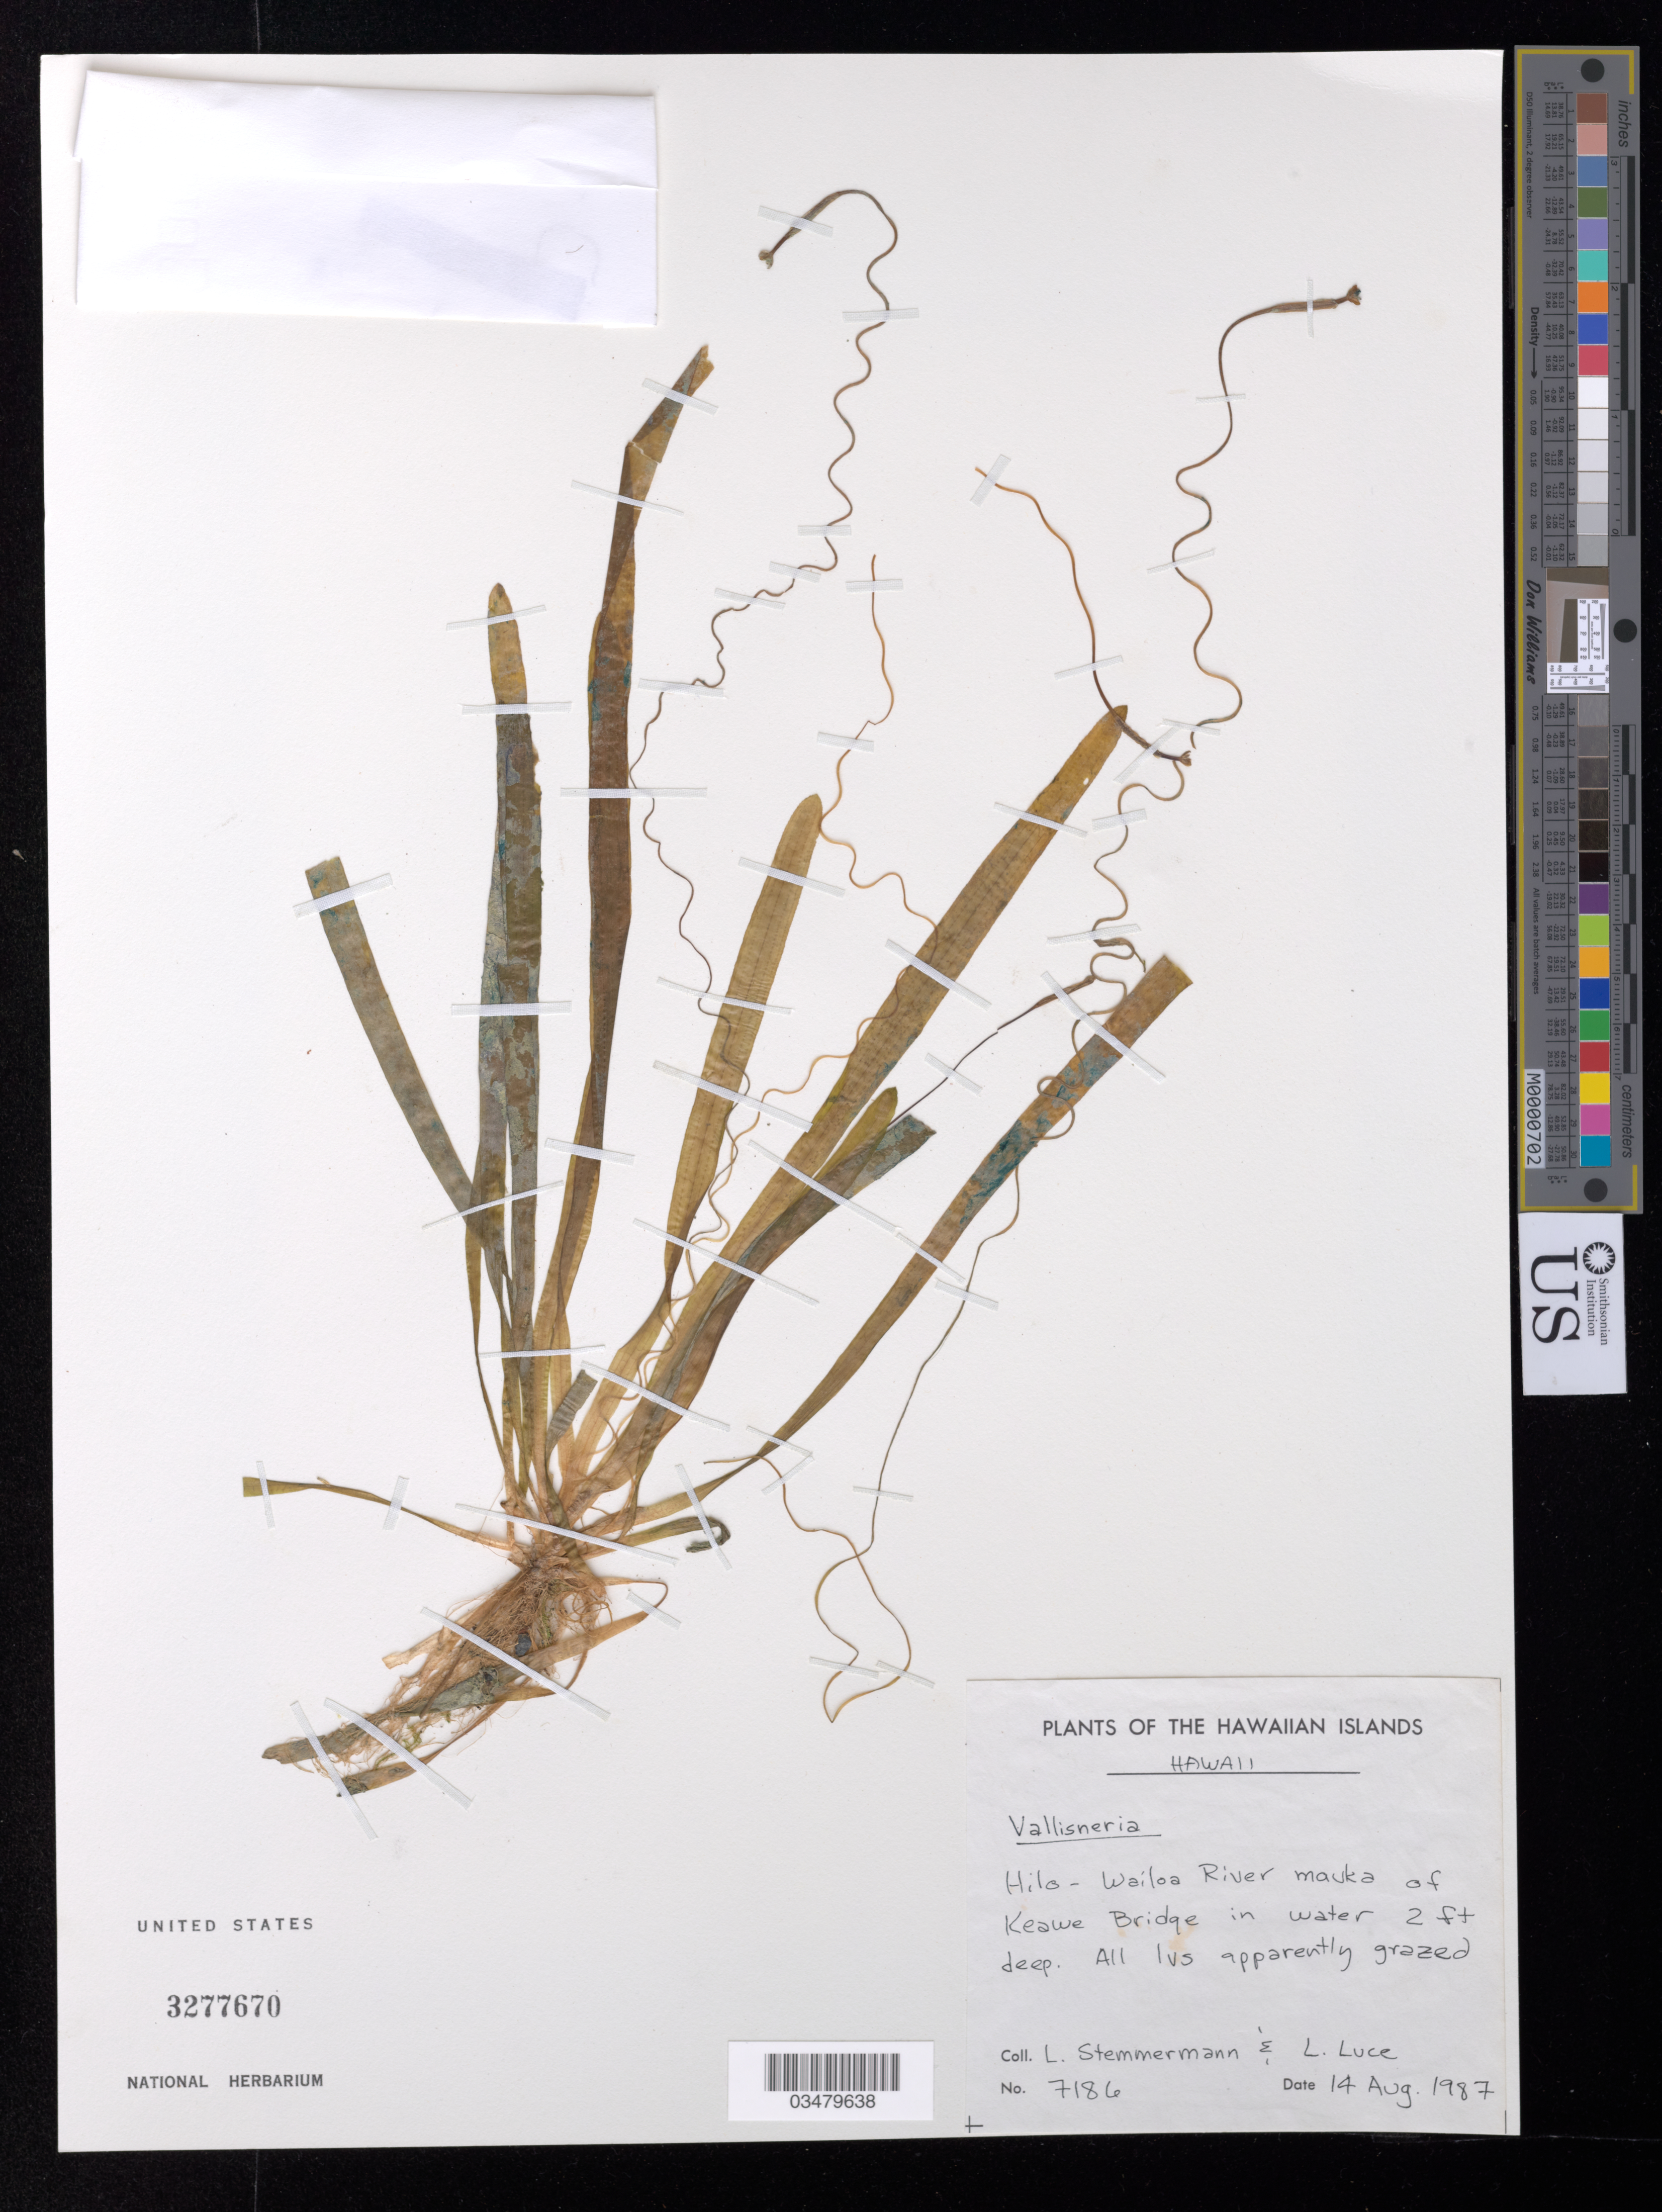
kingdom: Plantae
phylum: Tracheophyta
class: Liliopsida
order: Alismatales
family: Hydrocharitaceae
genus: Vallisneria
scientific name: Vallisneria sp.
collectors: L. Stemmermann & L. Luce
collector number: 7186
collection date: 1987-08-14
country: United States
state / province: Hawaii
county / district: Hawaii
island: Hawaii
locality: Hilo, Wailoa River mauka of Keawe Bridge, in water 2 ft. deep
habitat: Water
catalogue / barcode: US 3277670